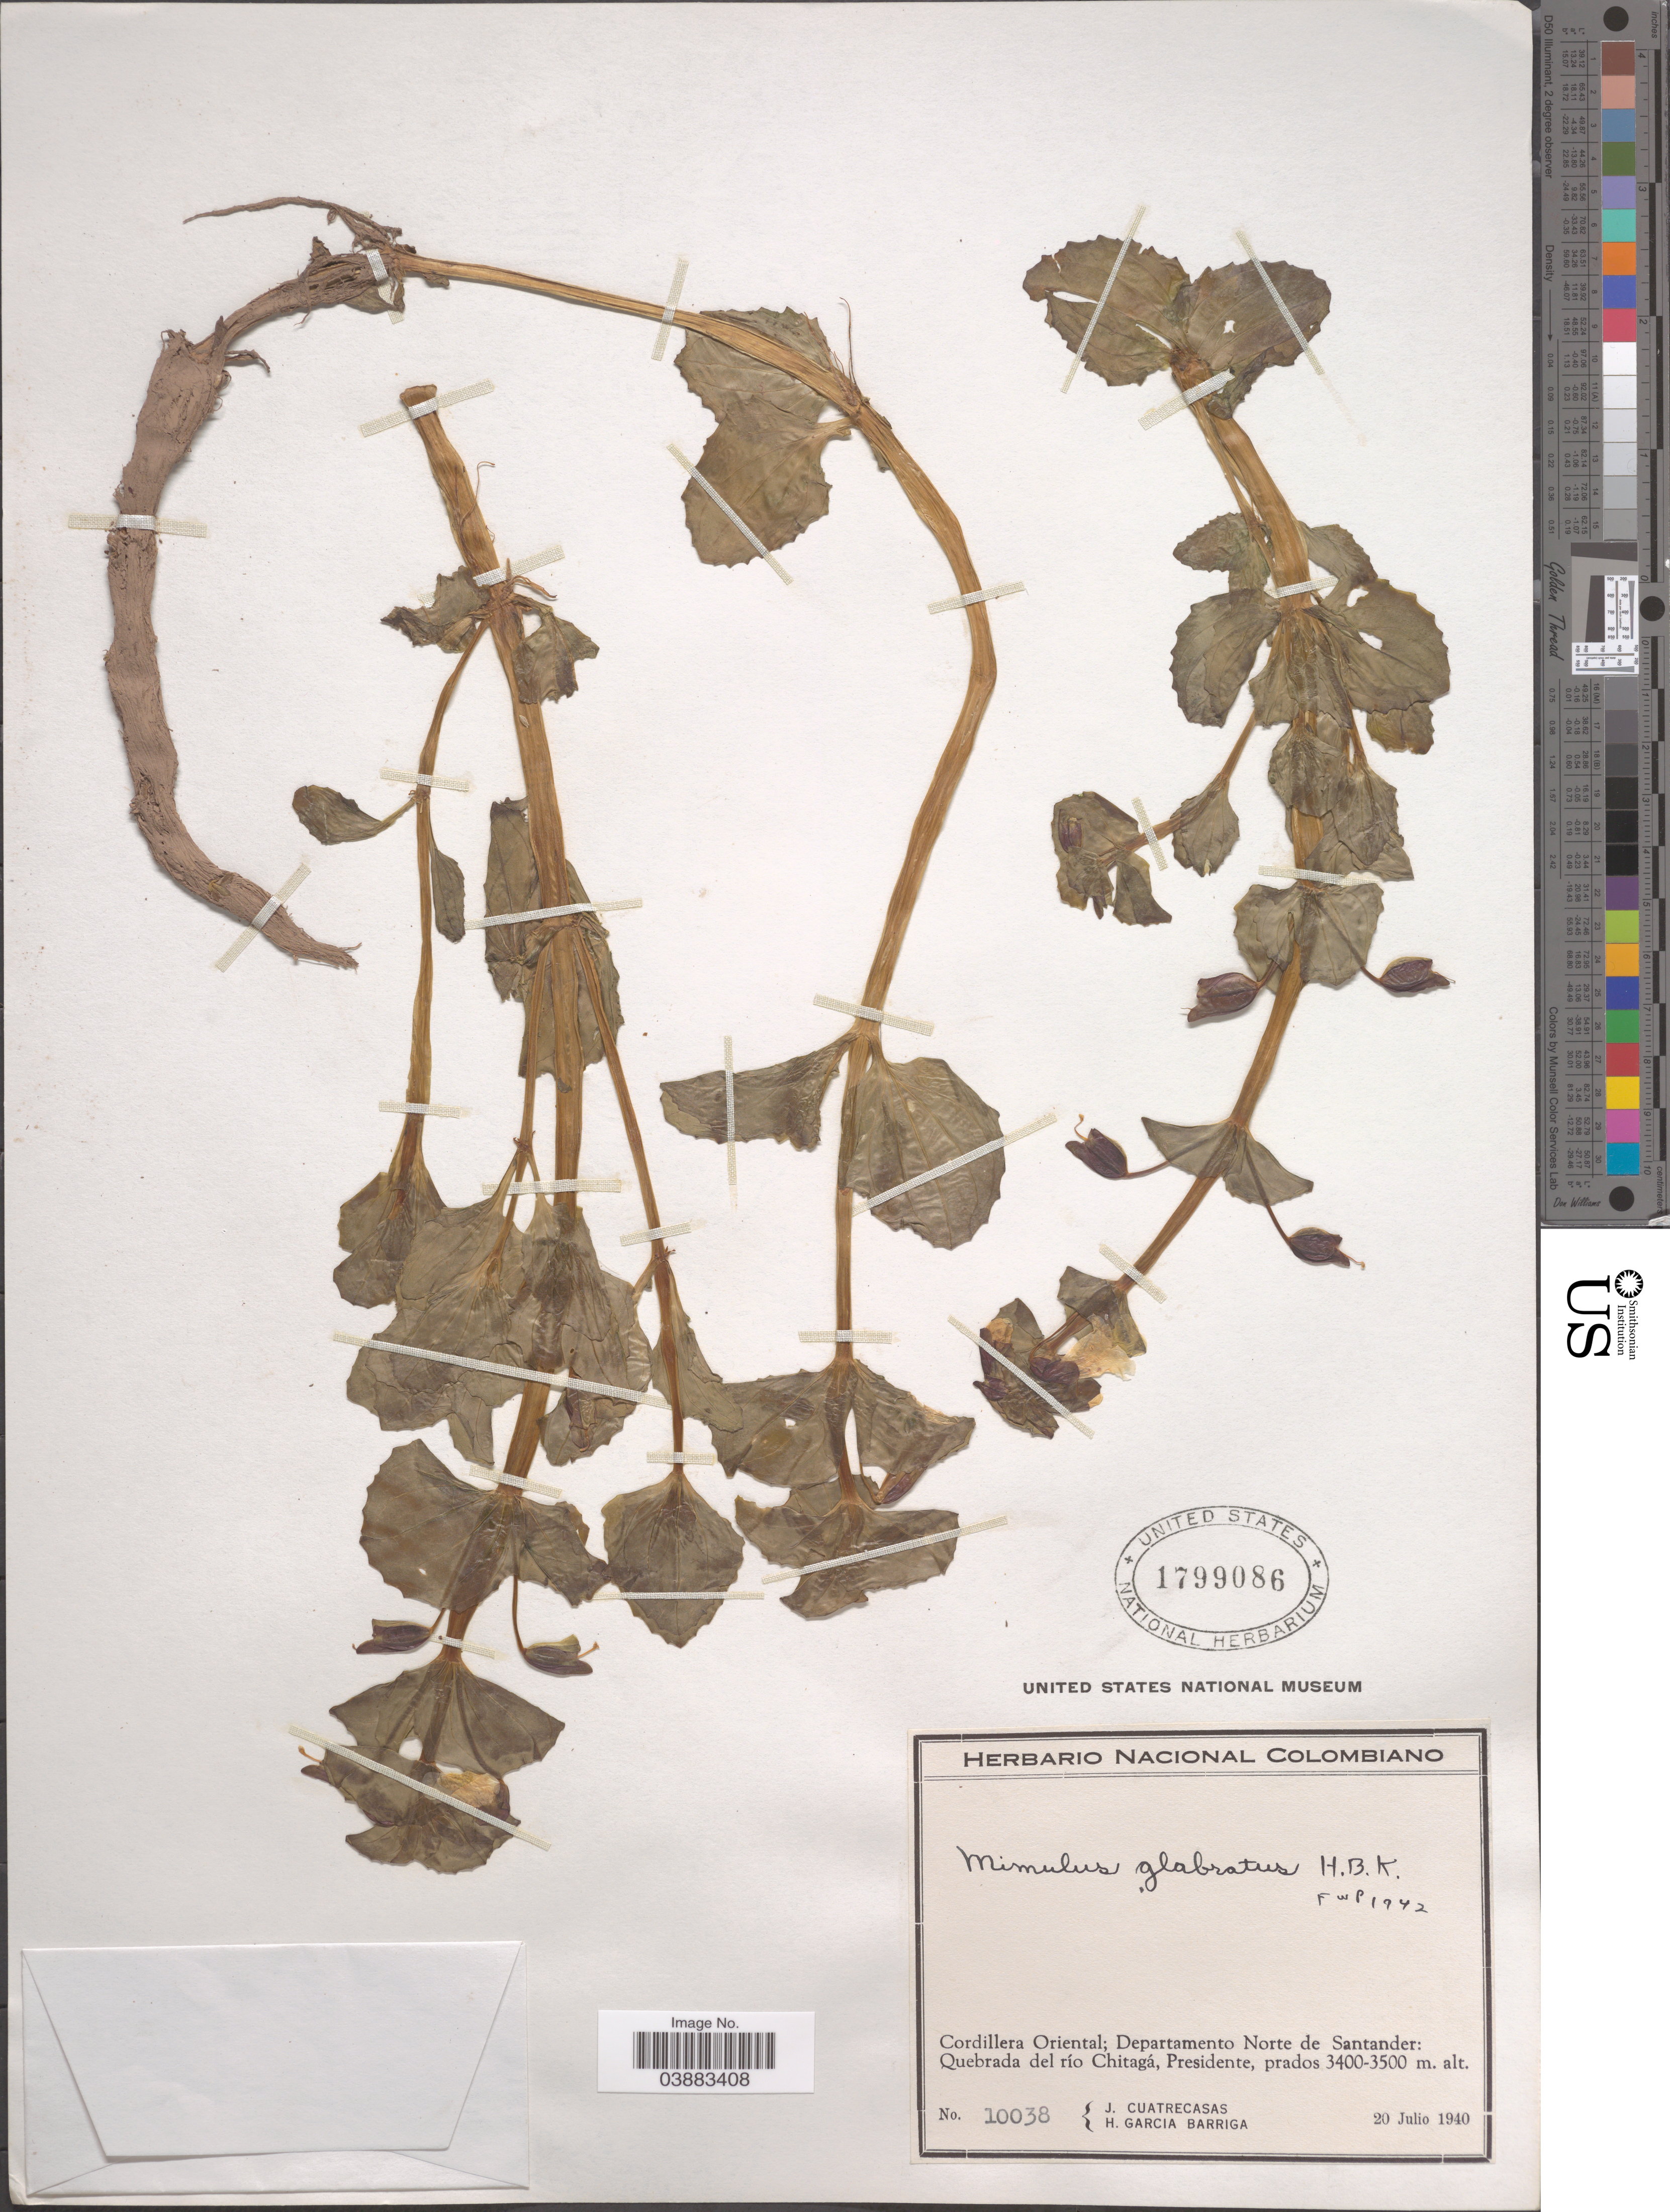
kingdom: Plantae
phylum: Tracheophyta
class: Magnoliopsida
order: Lamiales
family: Phrymaceae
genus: Mimulus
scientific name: Mimulus glabratus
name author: Kunth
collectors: J. Cuatrecasas & H. García Barriga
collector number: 10038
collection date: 1940-07-20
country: Colombia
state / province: Norte de Santander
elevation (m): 3400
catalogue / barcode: US 1799086